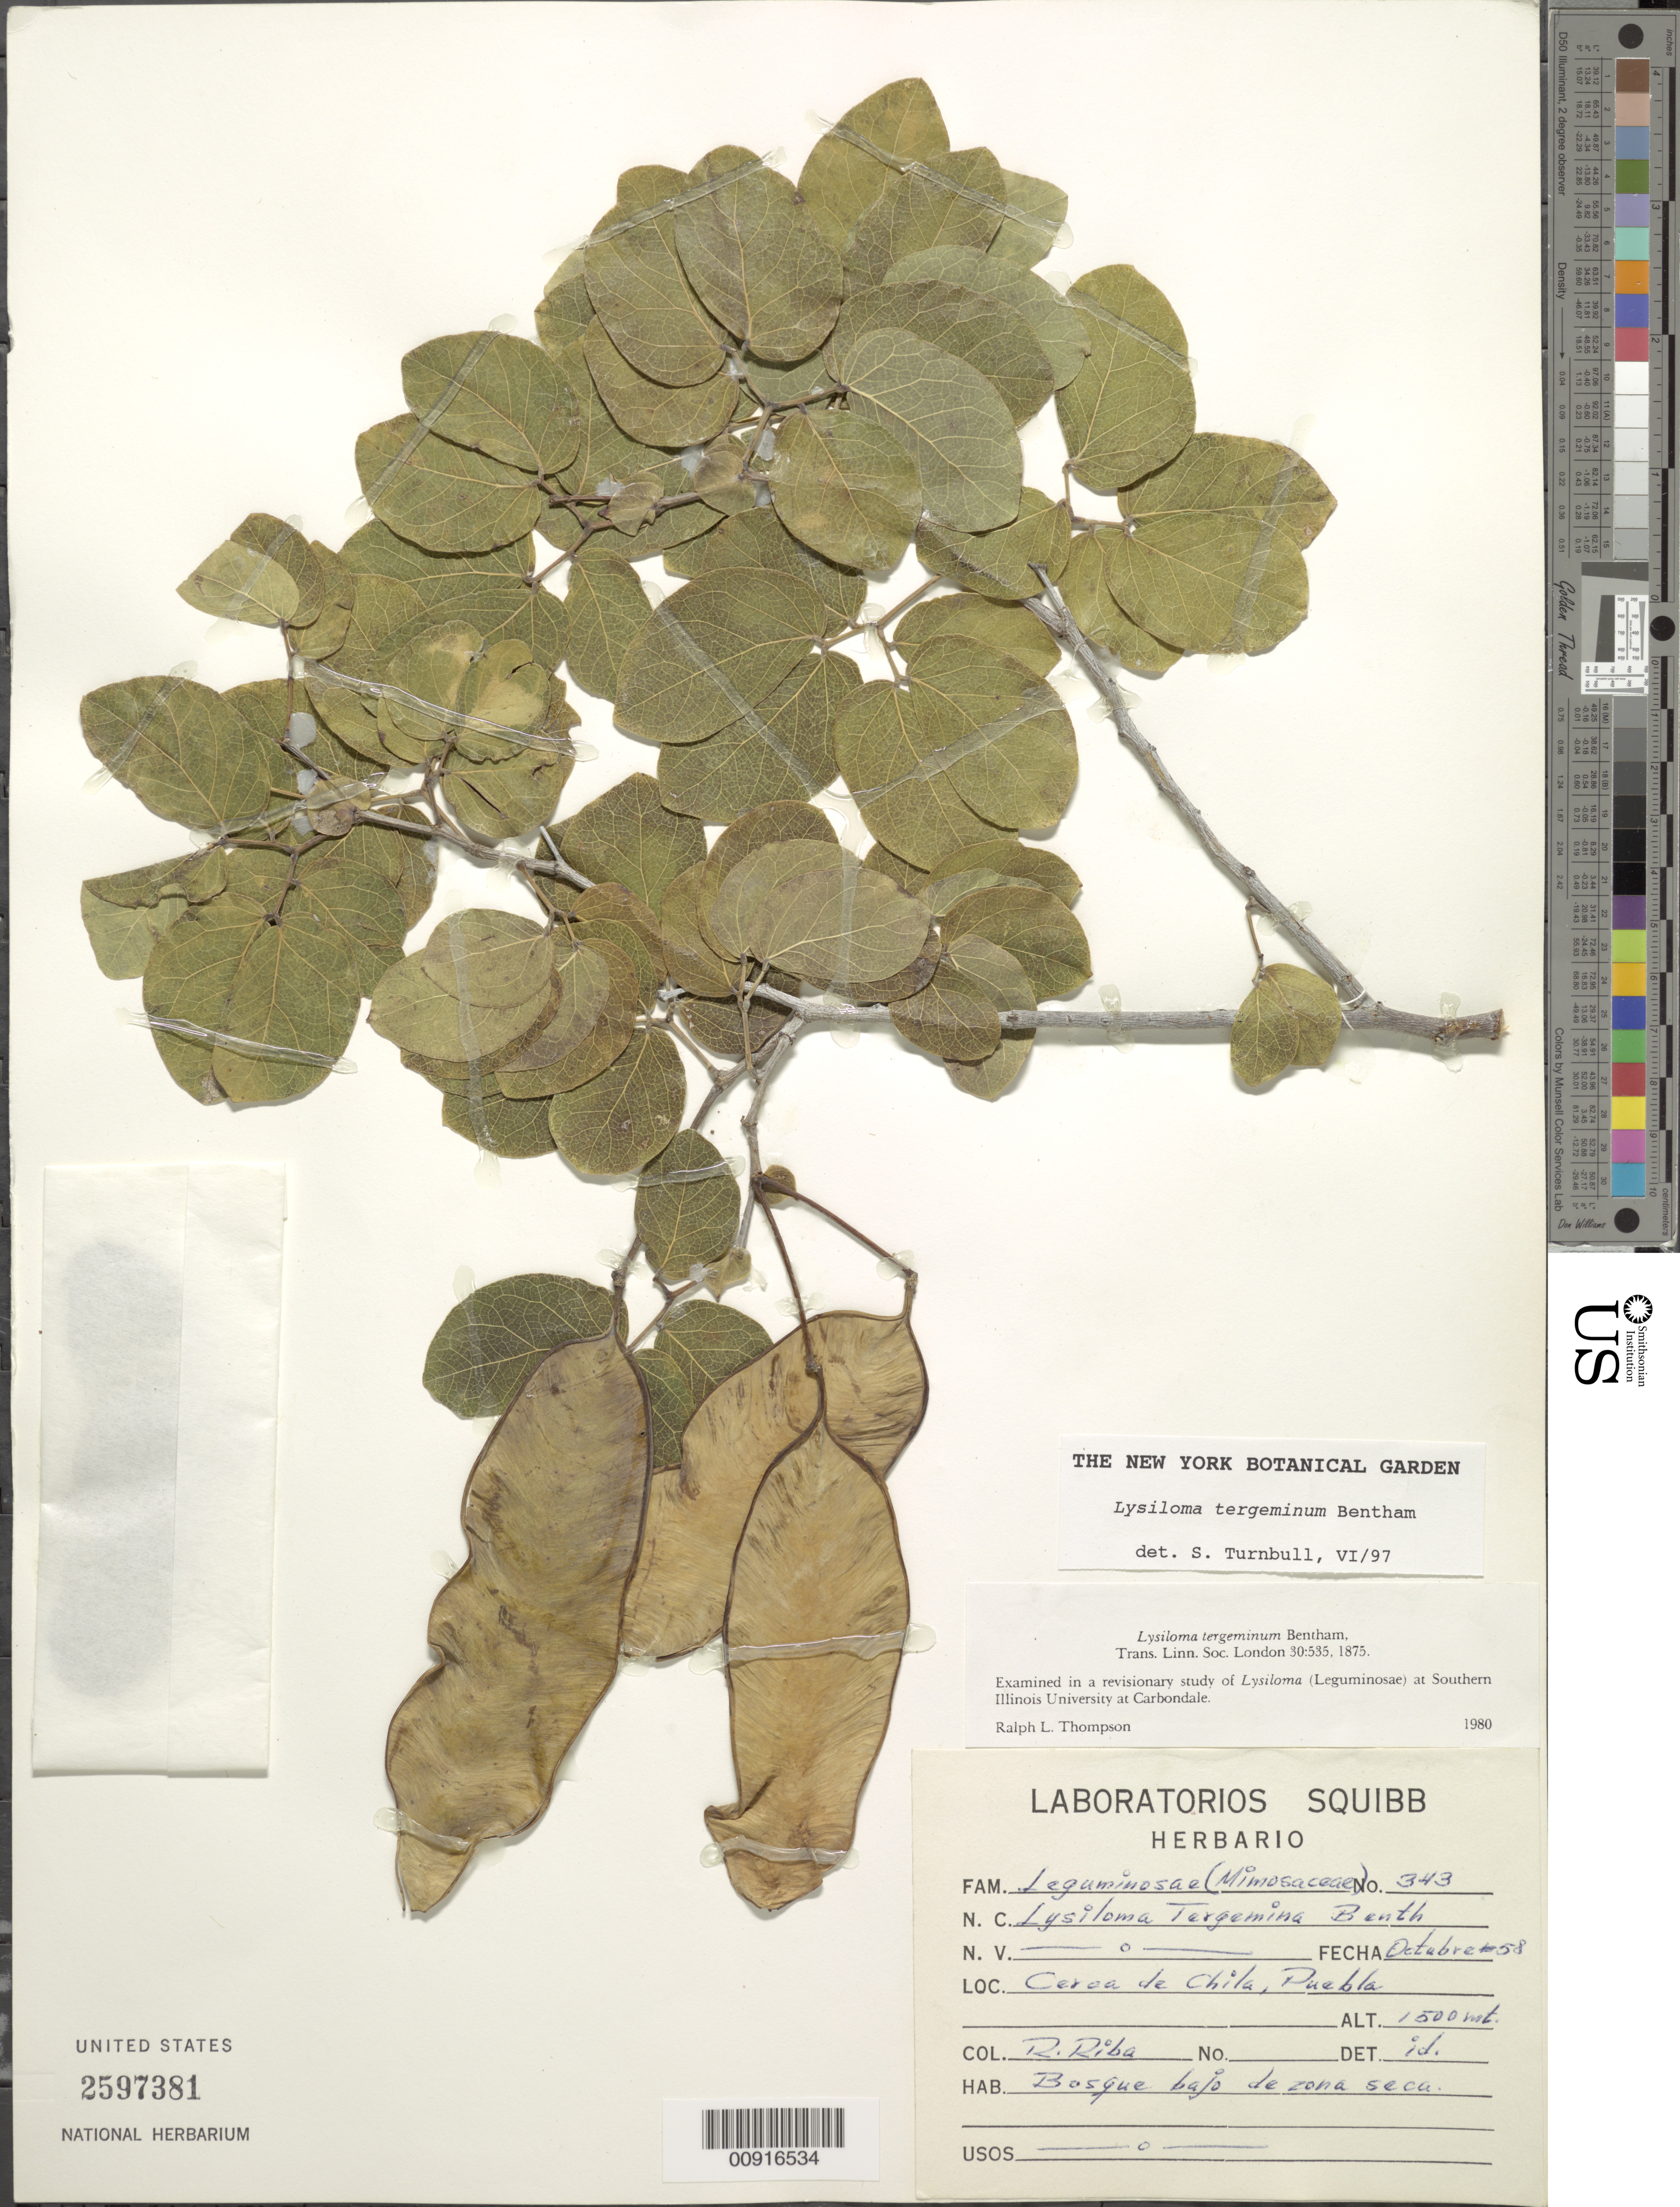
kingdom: Plantae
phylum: Tracheophyta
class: Magnoliopsida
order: Fabales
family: Fabaceae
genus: Lysiloma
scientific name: Lysiloma tergeminum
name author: Benth.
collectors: R. Riba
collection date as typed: Oct 1958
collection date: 1958-10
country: Mexico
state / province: Puebla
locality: Cerca de Chila, Puebla.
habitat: Bosque bajo de zona seca.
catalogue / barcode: US 2597381